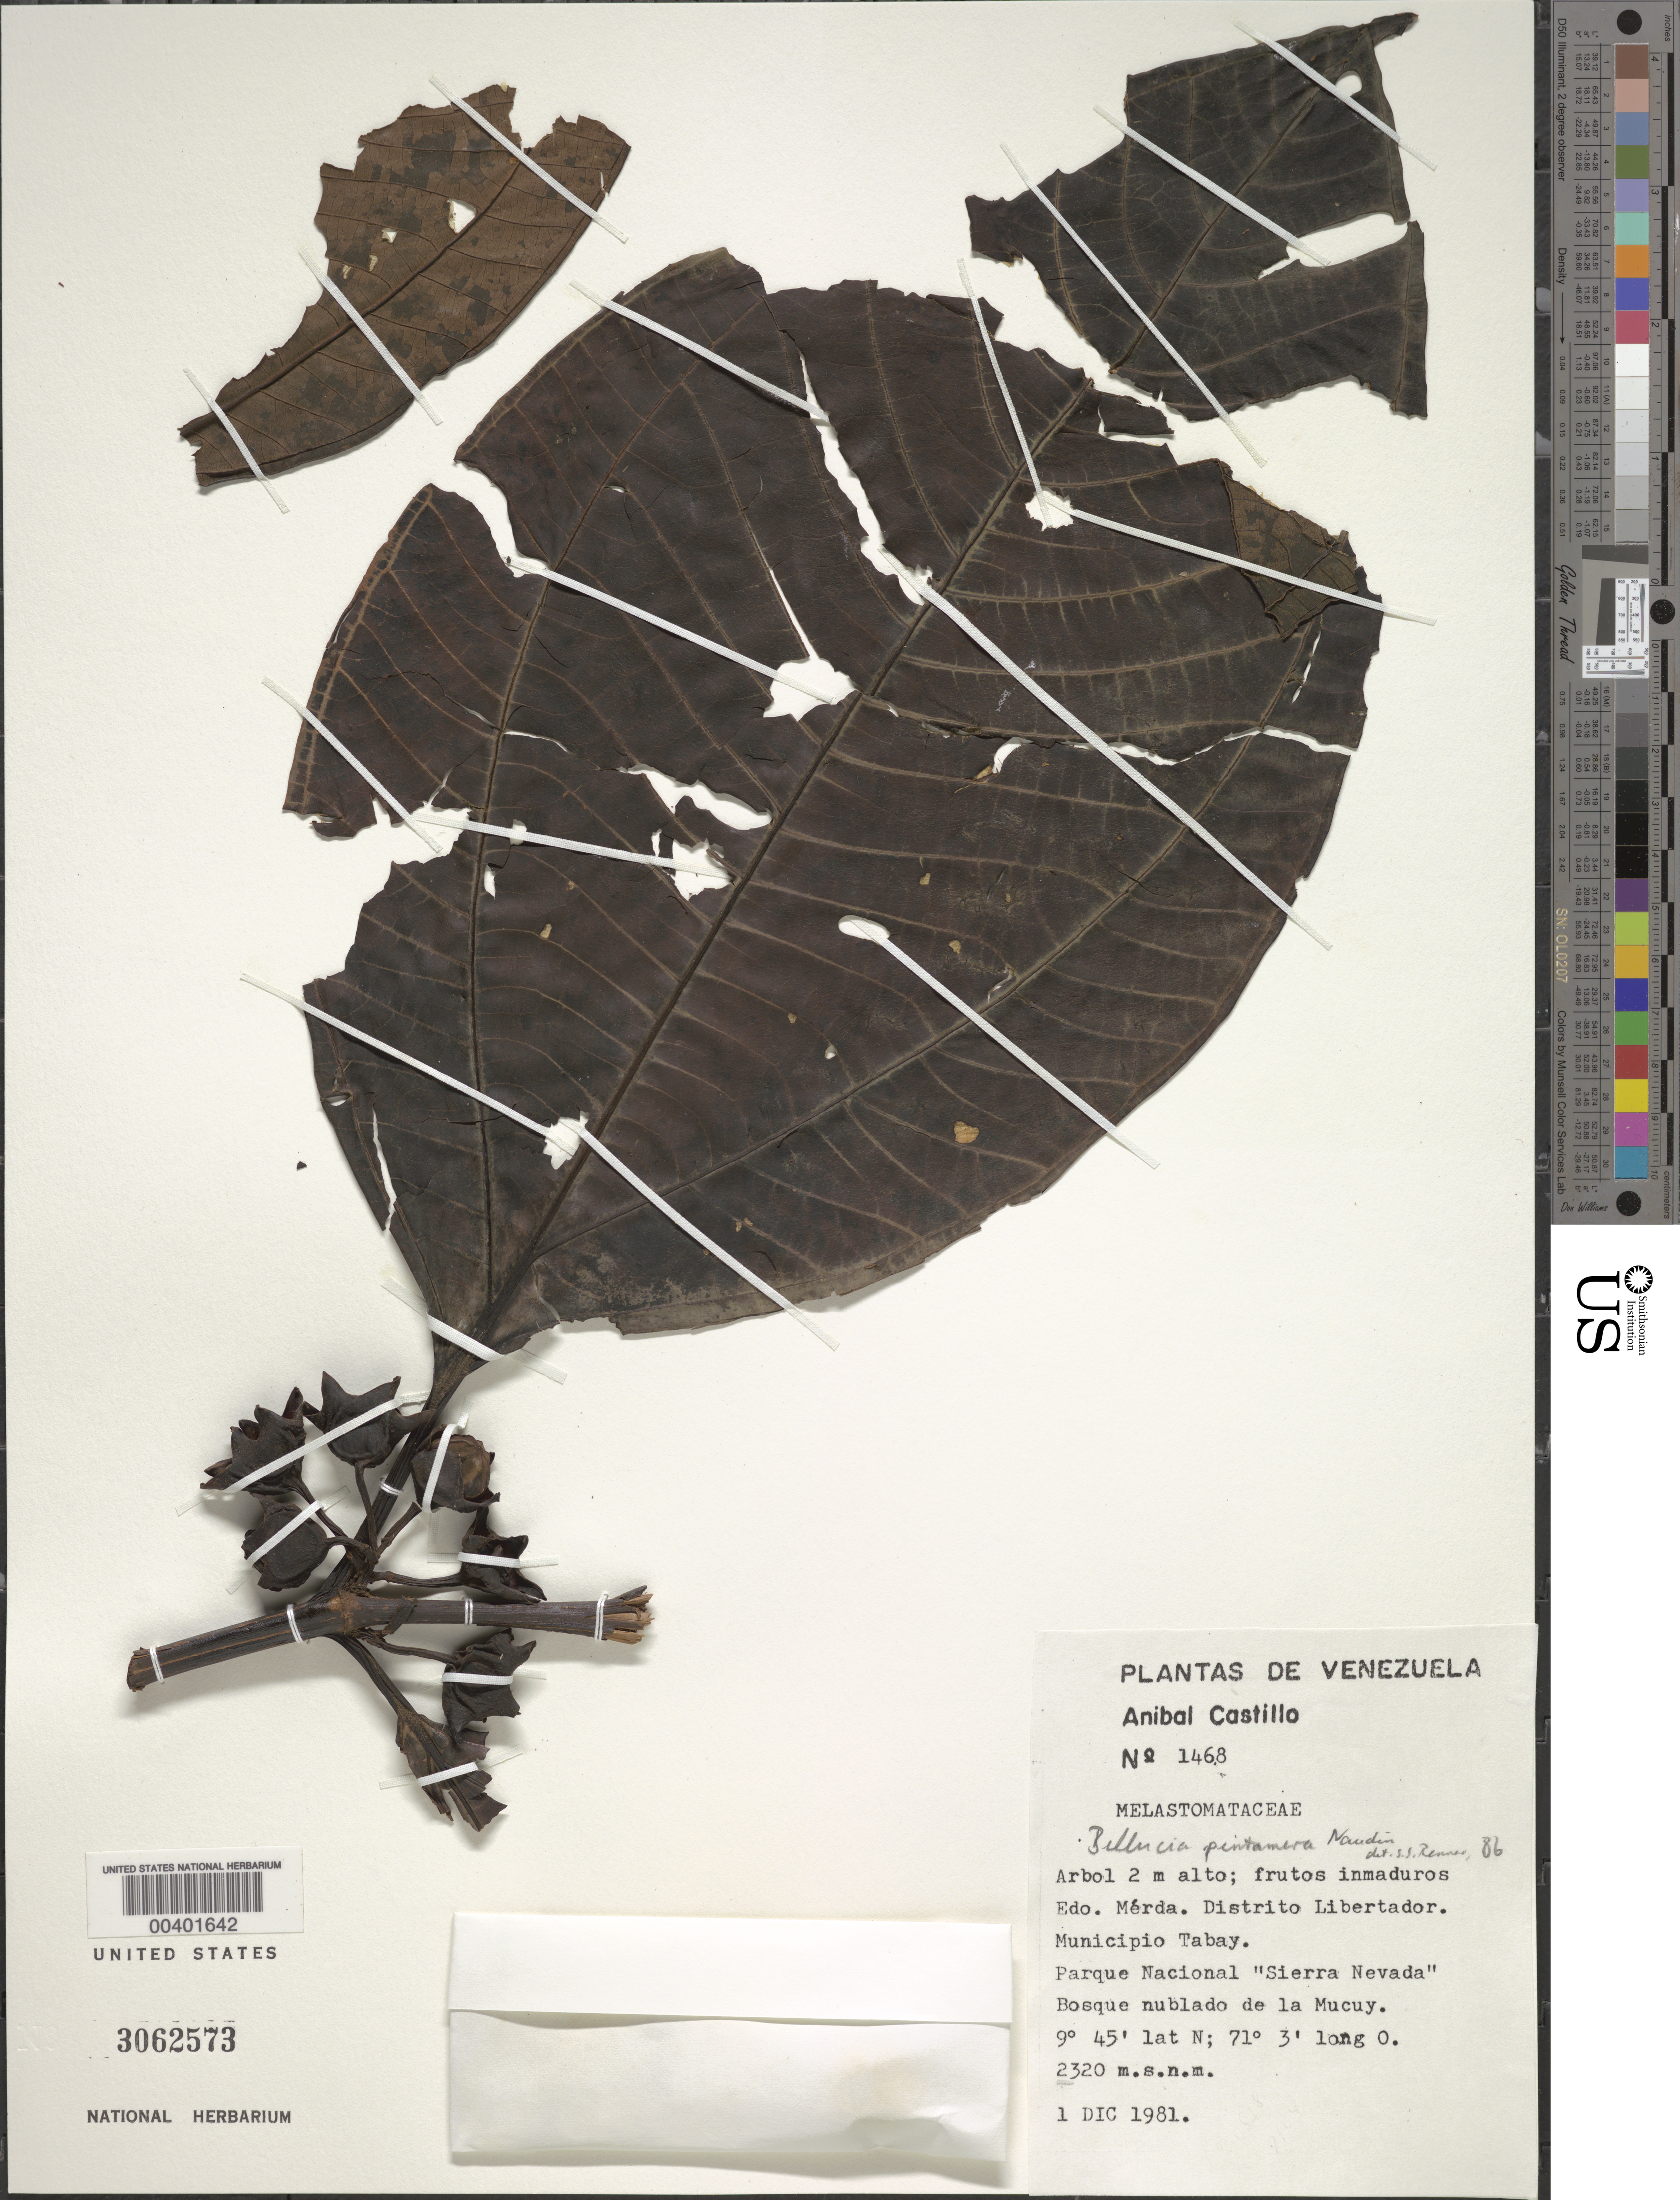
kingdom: Plantae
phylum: Tracheophyta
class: Magnoliopsida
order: Myrtales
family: Melastomataceae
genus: Bellucia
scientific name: Bellucia pentamera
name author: Naudin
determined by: Renner, S. S.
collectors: A. Castillo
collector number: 1468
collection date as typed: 01 Dec 1981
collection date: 1981-12-01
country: Venezuela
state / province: Mérida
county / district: Libertador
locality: Parque Nacional "Sierra Nevada". Municipio Tabay. Bosque nublado de La Mucuy. Mucuy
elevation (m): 2320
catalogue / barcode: US 3062573